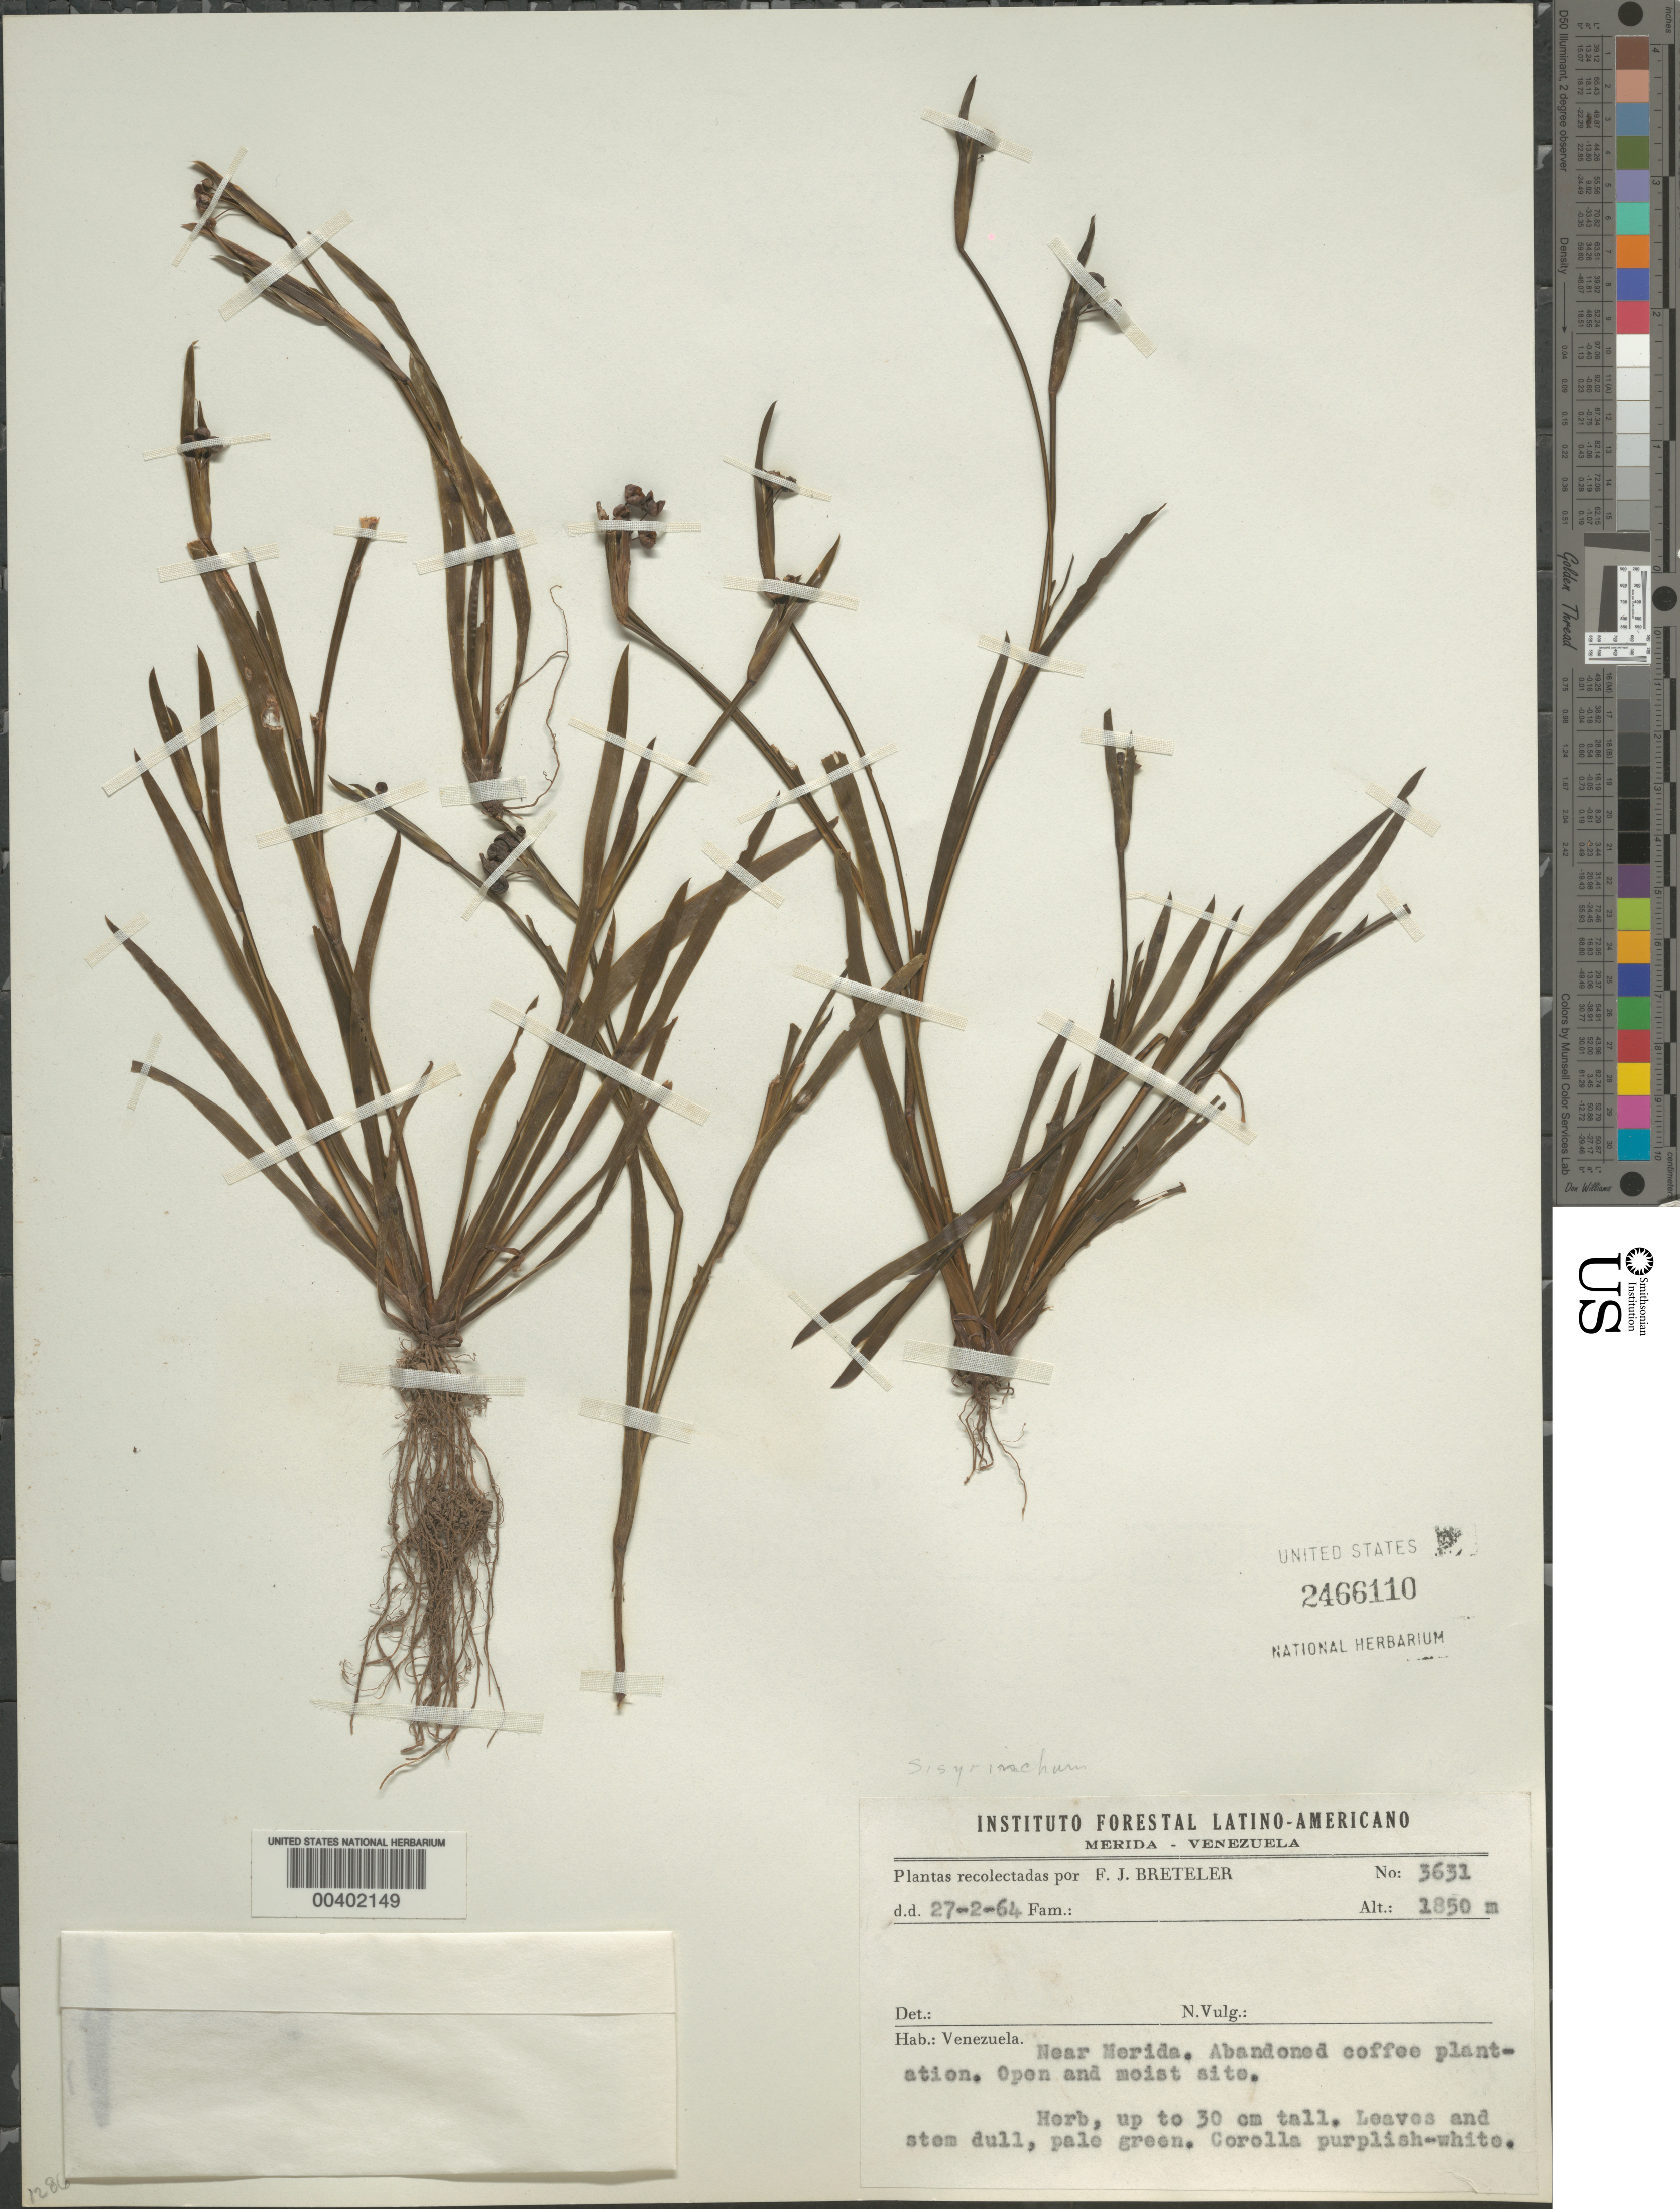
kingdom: Plantae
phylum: Tracheophyta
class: Liliopsida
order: Asparagales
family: Iridaceae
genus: Sisyrinchium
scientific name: Sisyrinchium sp.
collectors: F. J. Breteler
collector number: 3631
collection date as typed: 27 Feb 1964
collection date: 1964-02-27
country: Venezuela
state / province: Mérida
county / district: Libertador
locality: Near Mérida. Merida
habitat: Abandoned coffee plantation. Open and moist site.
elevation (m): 1850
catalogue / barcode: US 2466110